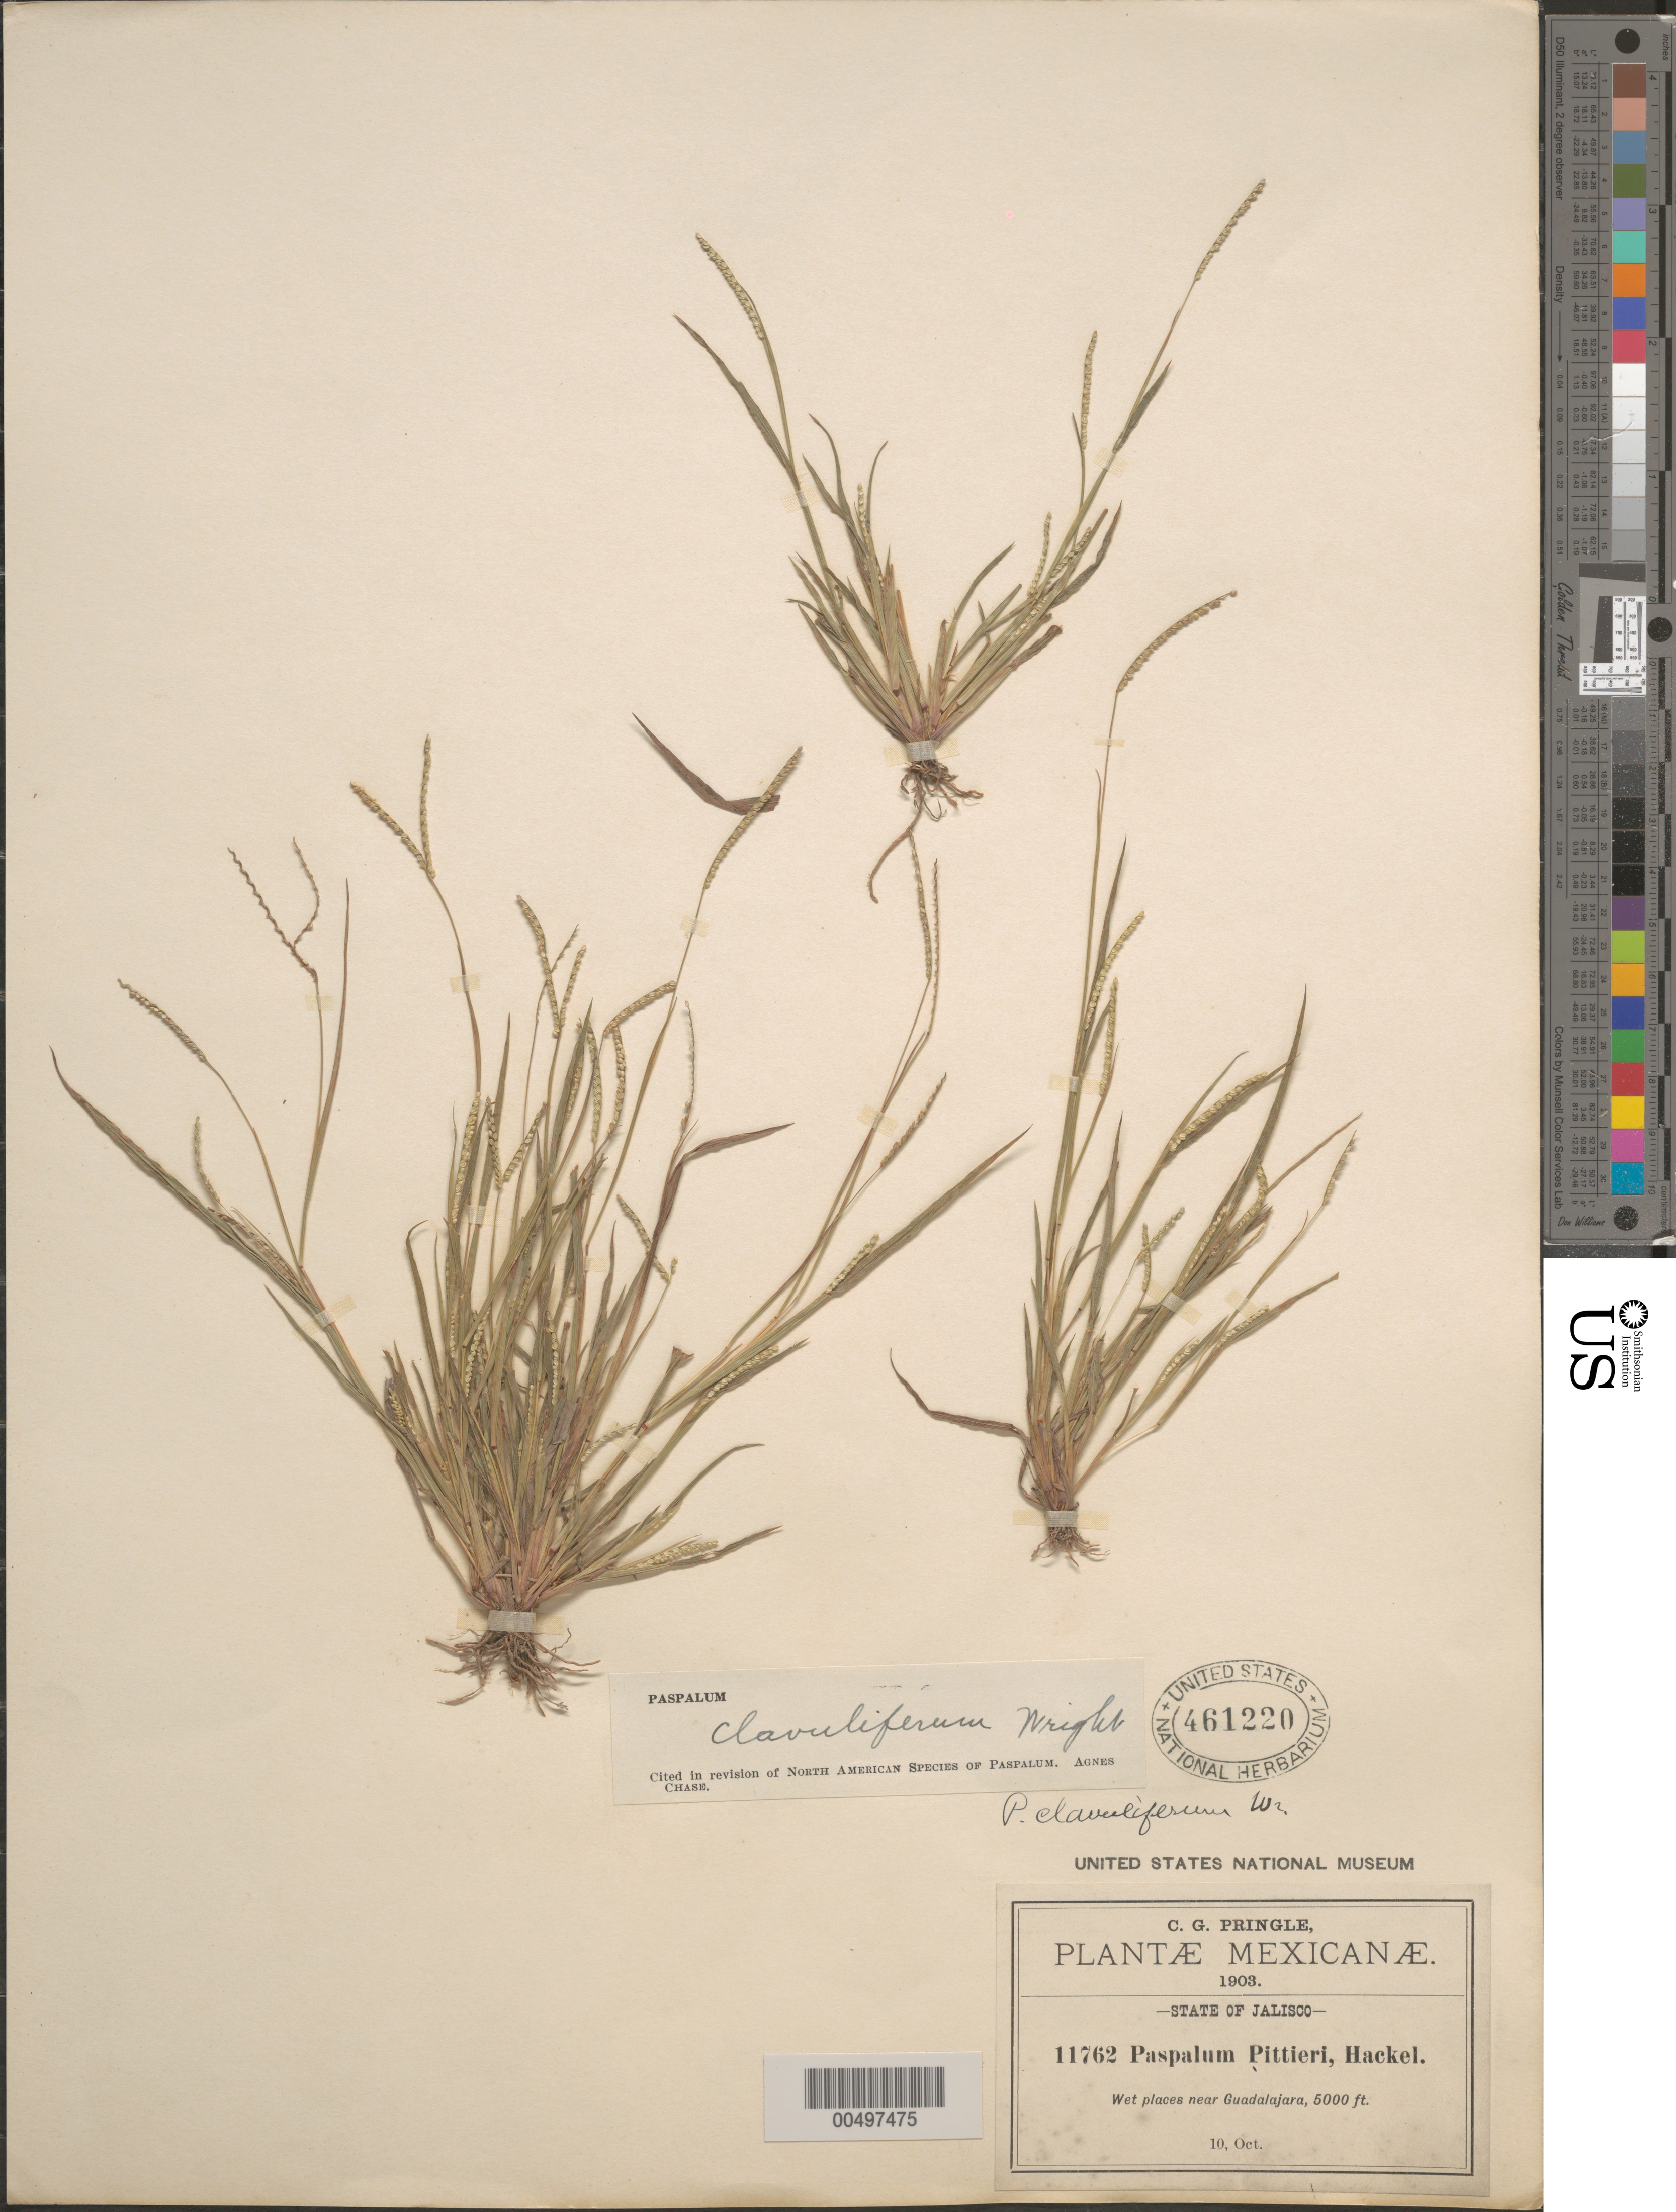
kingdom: Plantae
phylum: Tracheophyta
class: Liliopsida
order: Poales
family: Poaceae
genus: Paspalum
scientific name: Paspalum claviliferum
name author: C. Wright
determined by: Chase, [M.] Agnes, (US)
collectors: C. G. Pringle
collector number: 11762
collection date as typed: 10 Oct 1903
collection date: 1903-10-10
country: Mexico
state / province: Jalisco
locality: Near Guadalajara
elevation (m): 1524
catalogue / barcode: US 461220